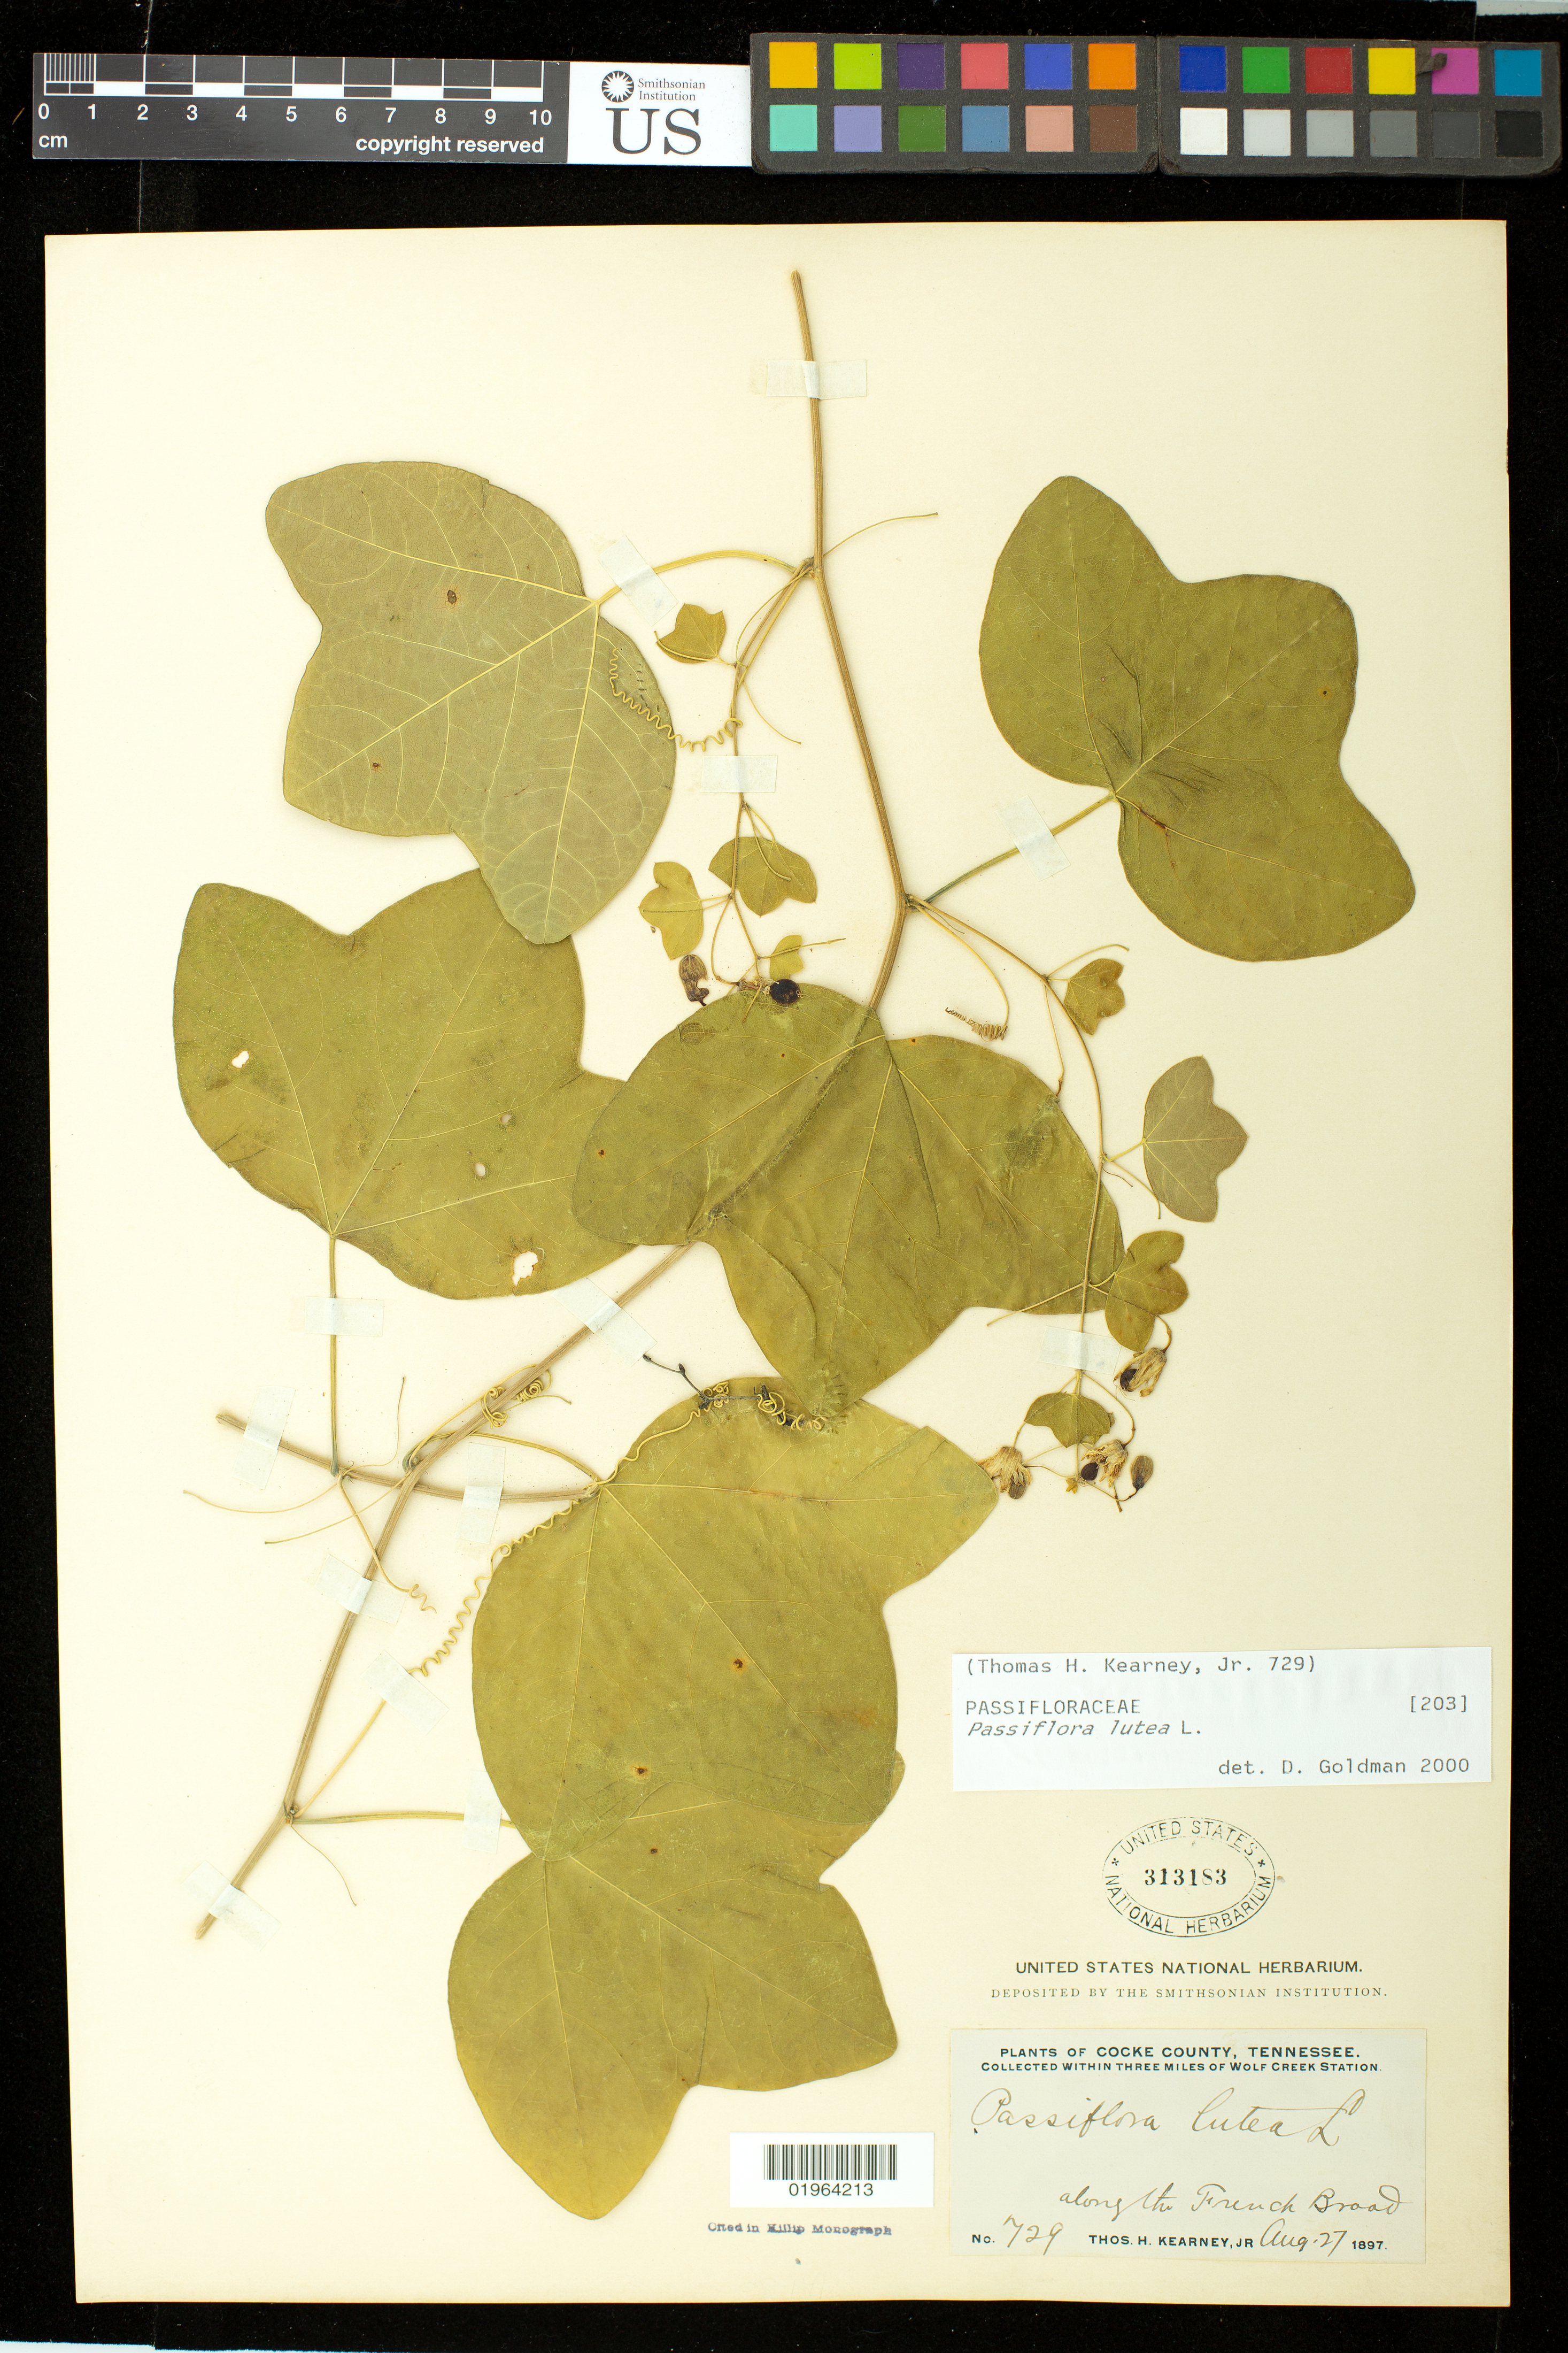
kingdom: Plantae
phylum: Tracheophyta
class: Magnoliopsida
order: Malpighiales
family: Passifloraceae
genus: Passiflora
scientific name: Passiflora lutea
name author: L.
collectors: T. H. Kearney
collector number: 729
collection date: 1897-08-27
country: United States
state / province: Tennessee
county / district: Cocke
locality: Within 3 mi. of Wolf Creek Station, along the French Broad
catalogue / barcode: US 313183